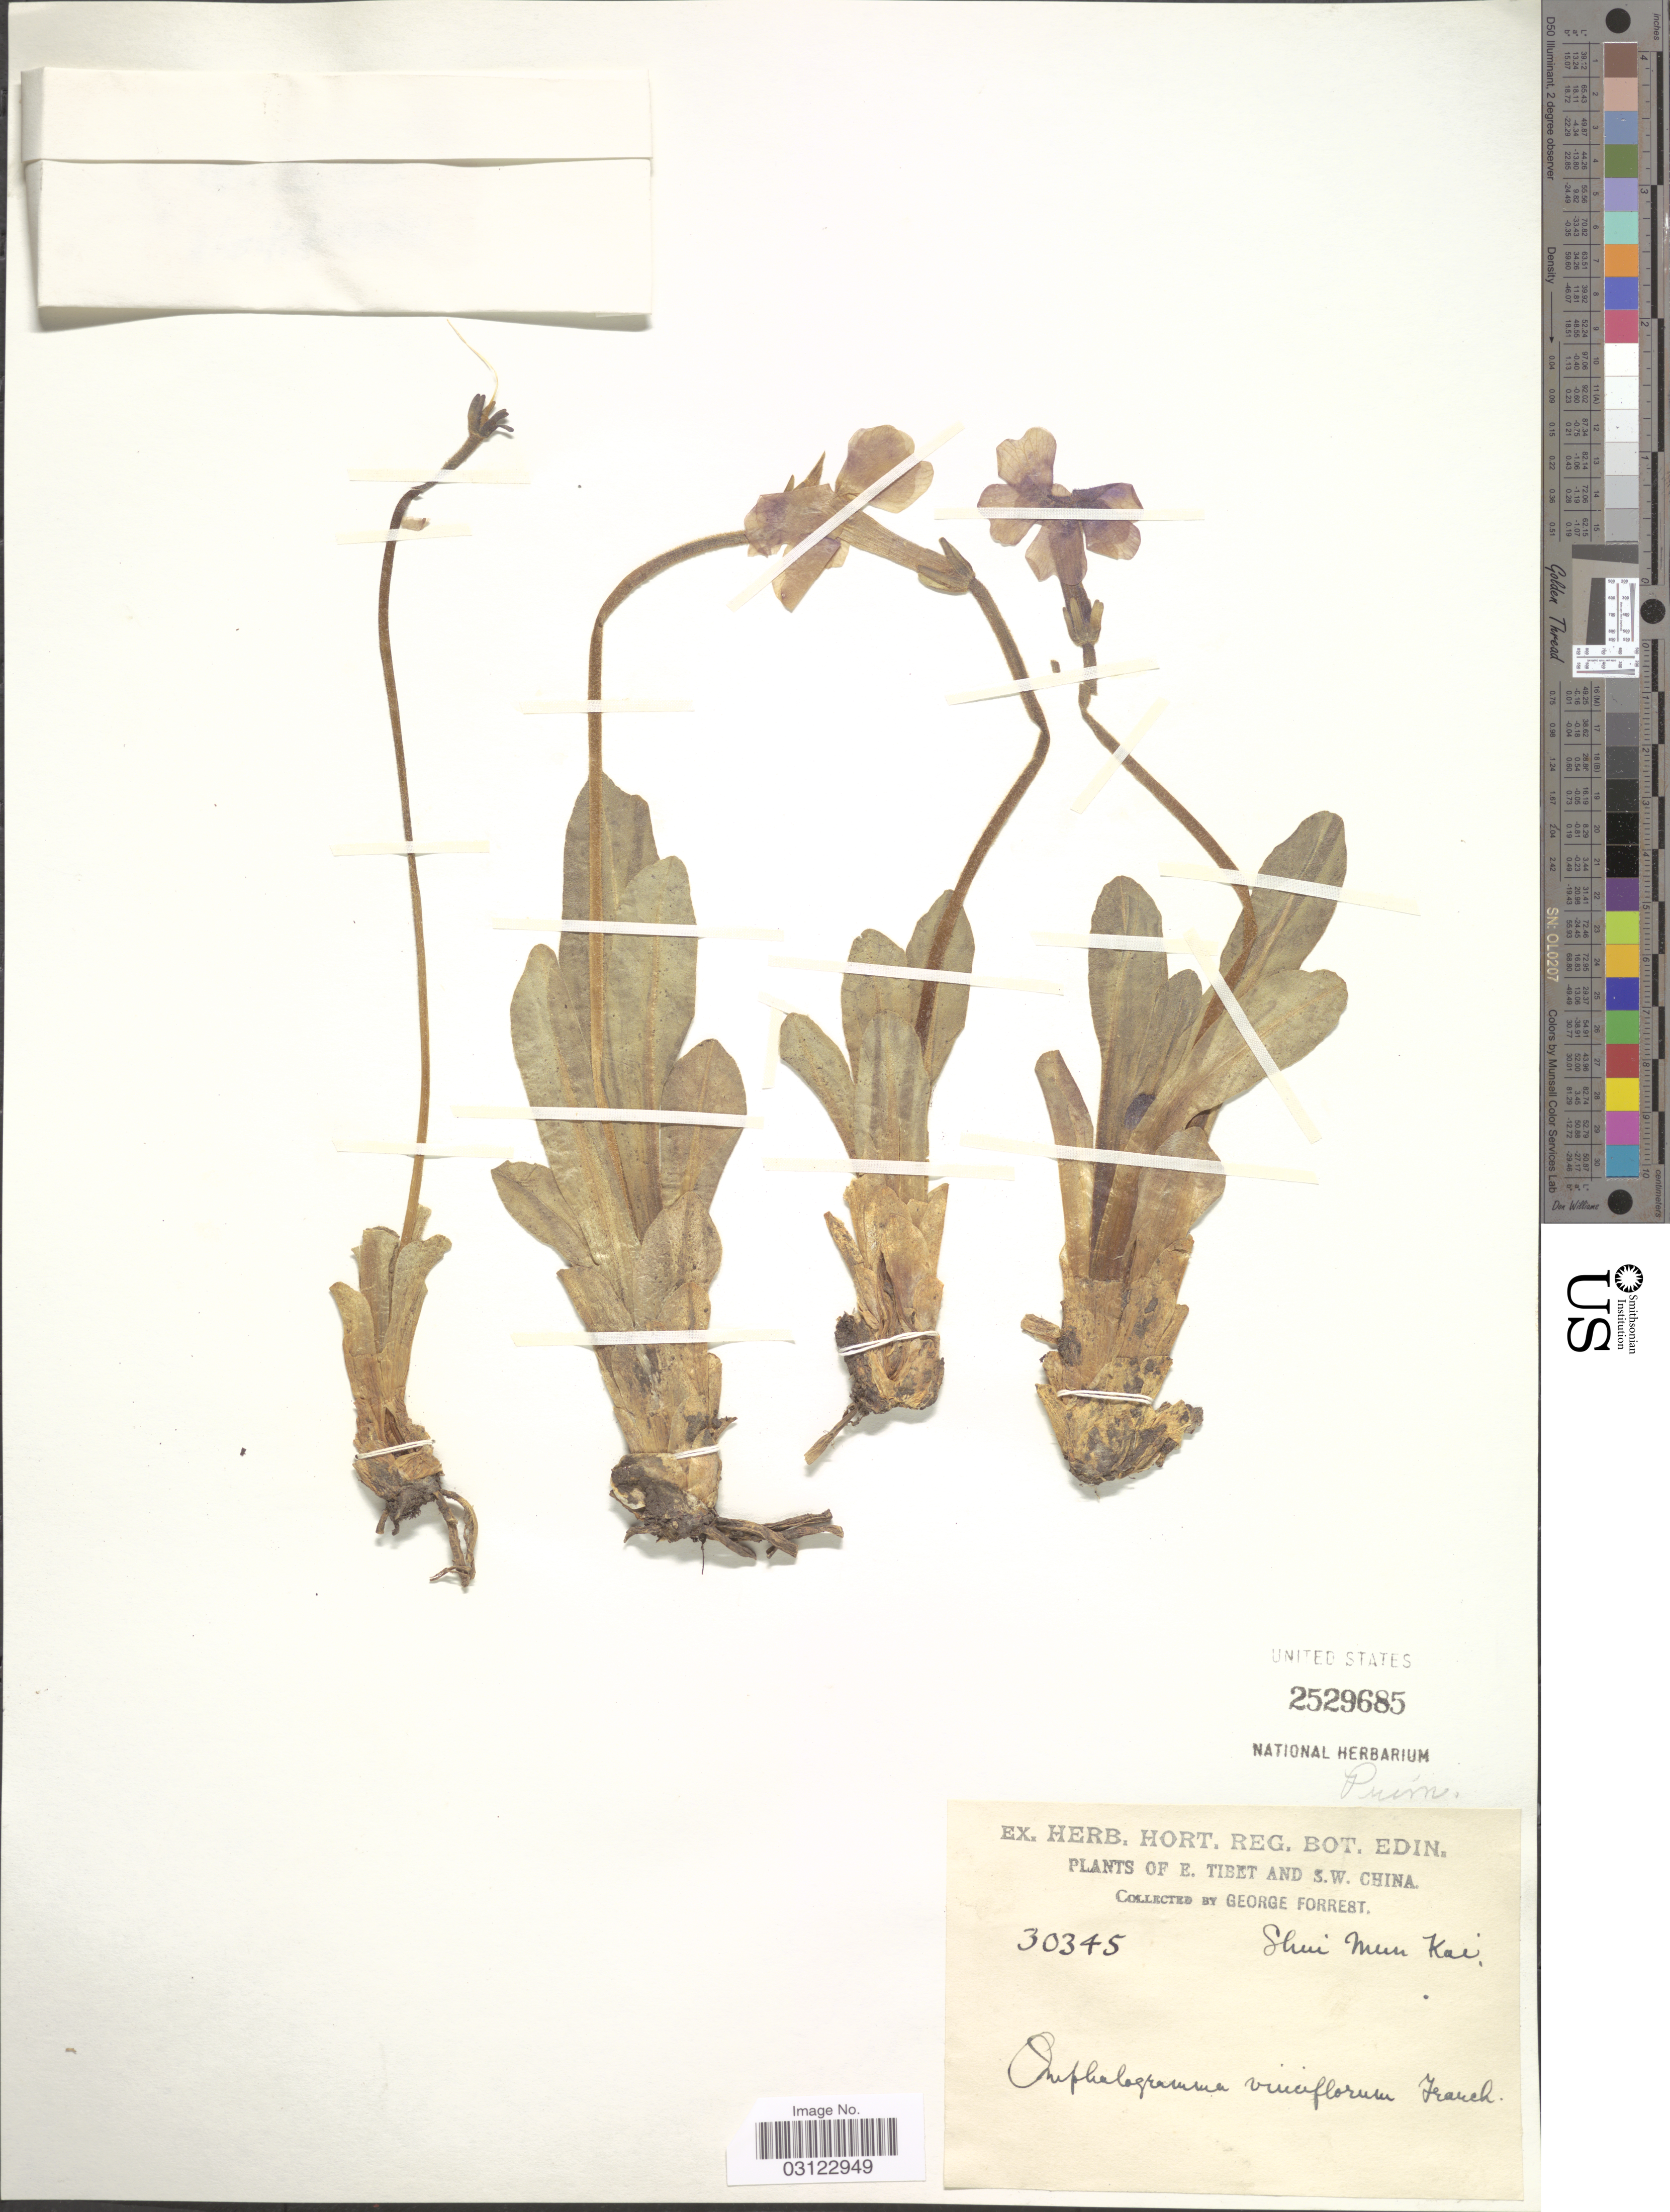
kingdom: Plantae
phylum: Tracheophyta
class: Magnoliopsida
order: Ericales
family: Primulaceae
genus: Omphalogramma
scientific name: Omphalogramma vinciflorum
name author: (Franch.) Franch.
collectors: G. Forrest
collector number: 30345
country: China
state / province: Xizang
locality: E. Tibet and S.W. China. Shui Mun Kai.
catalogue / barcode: US 2529685